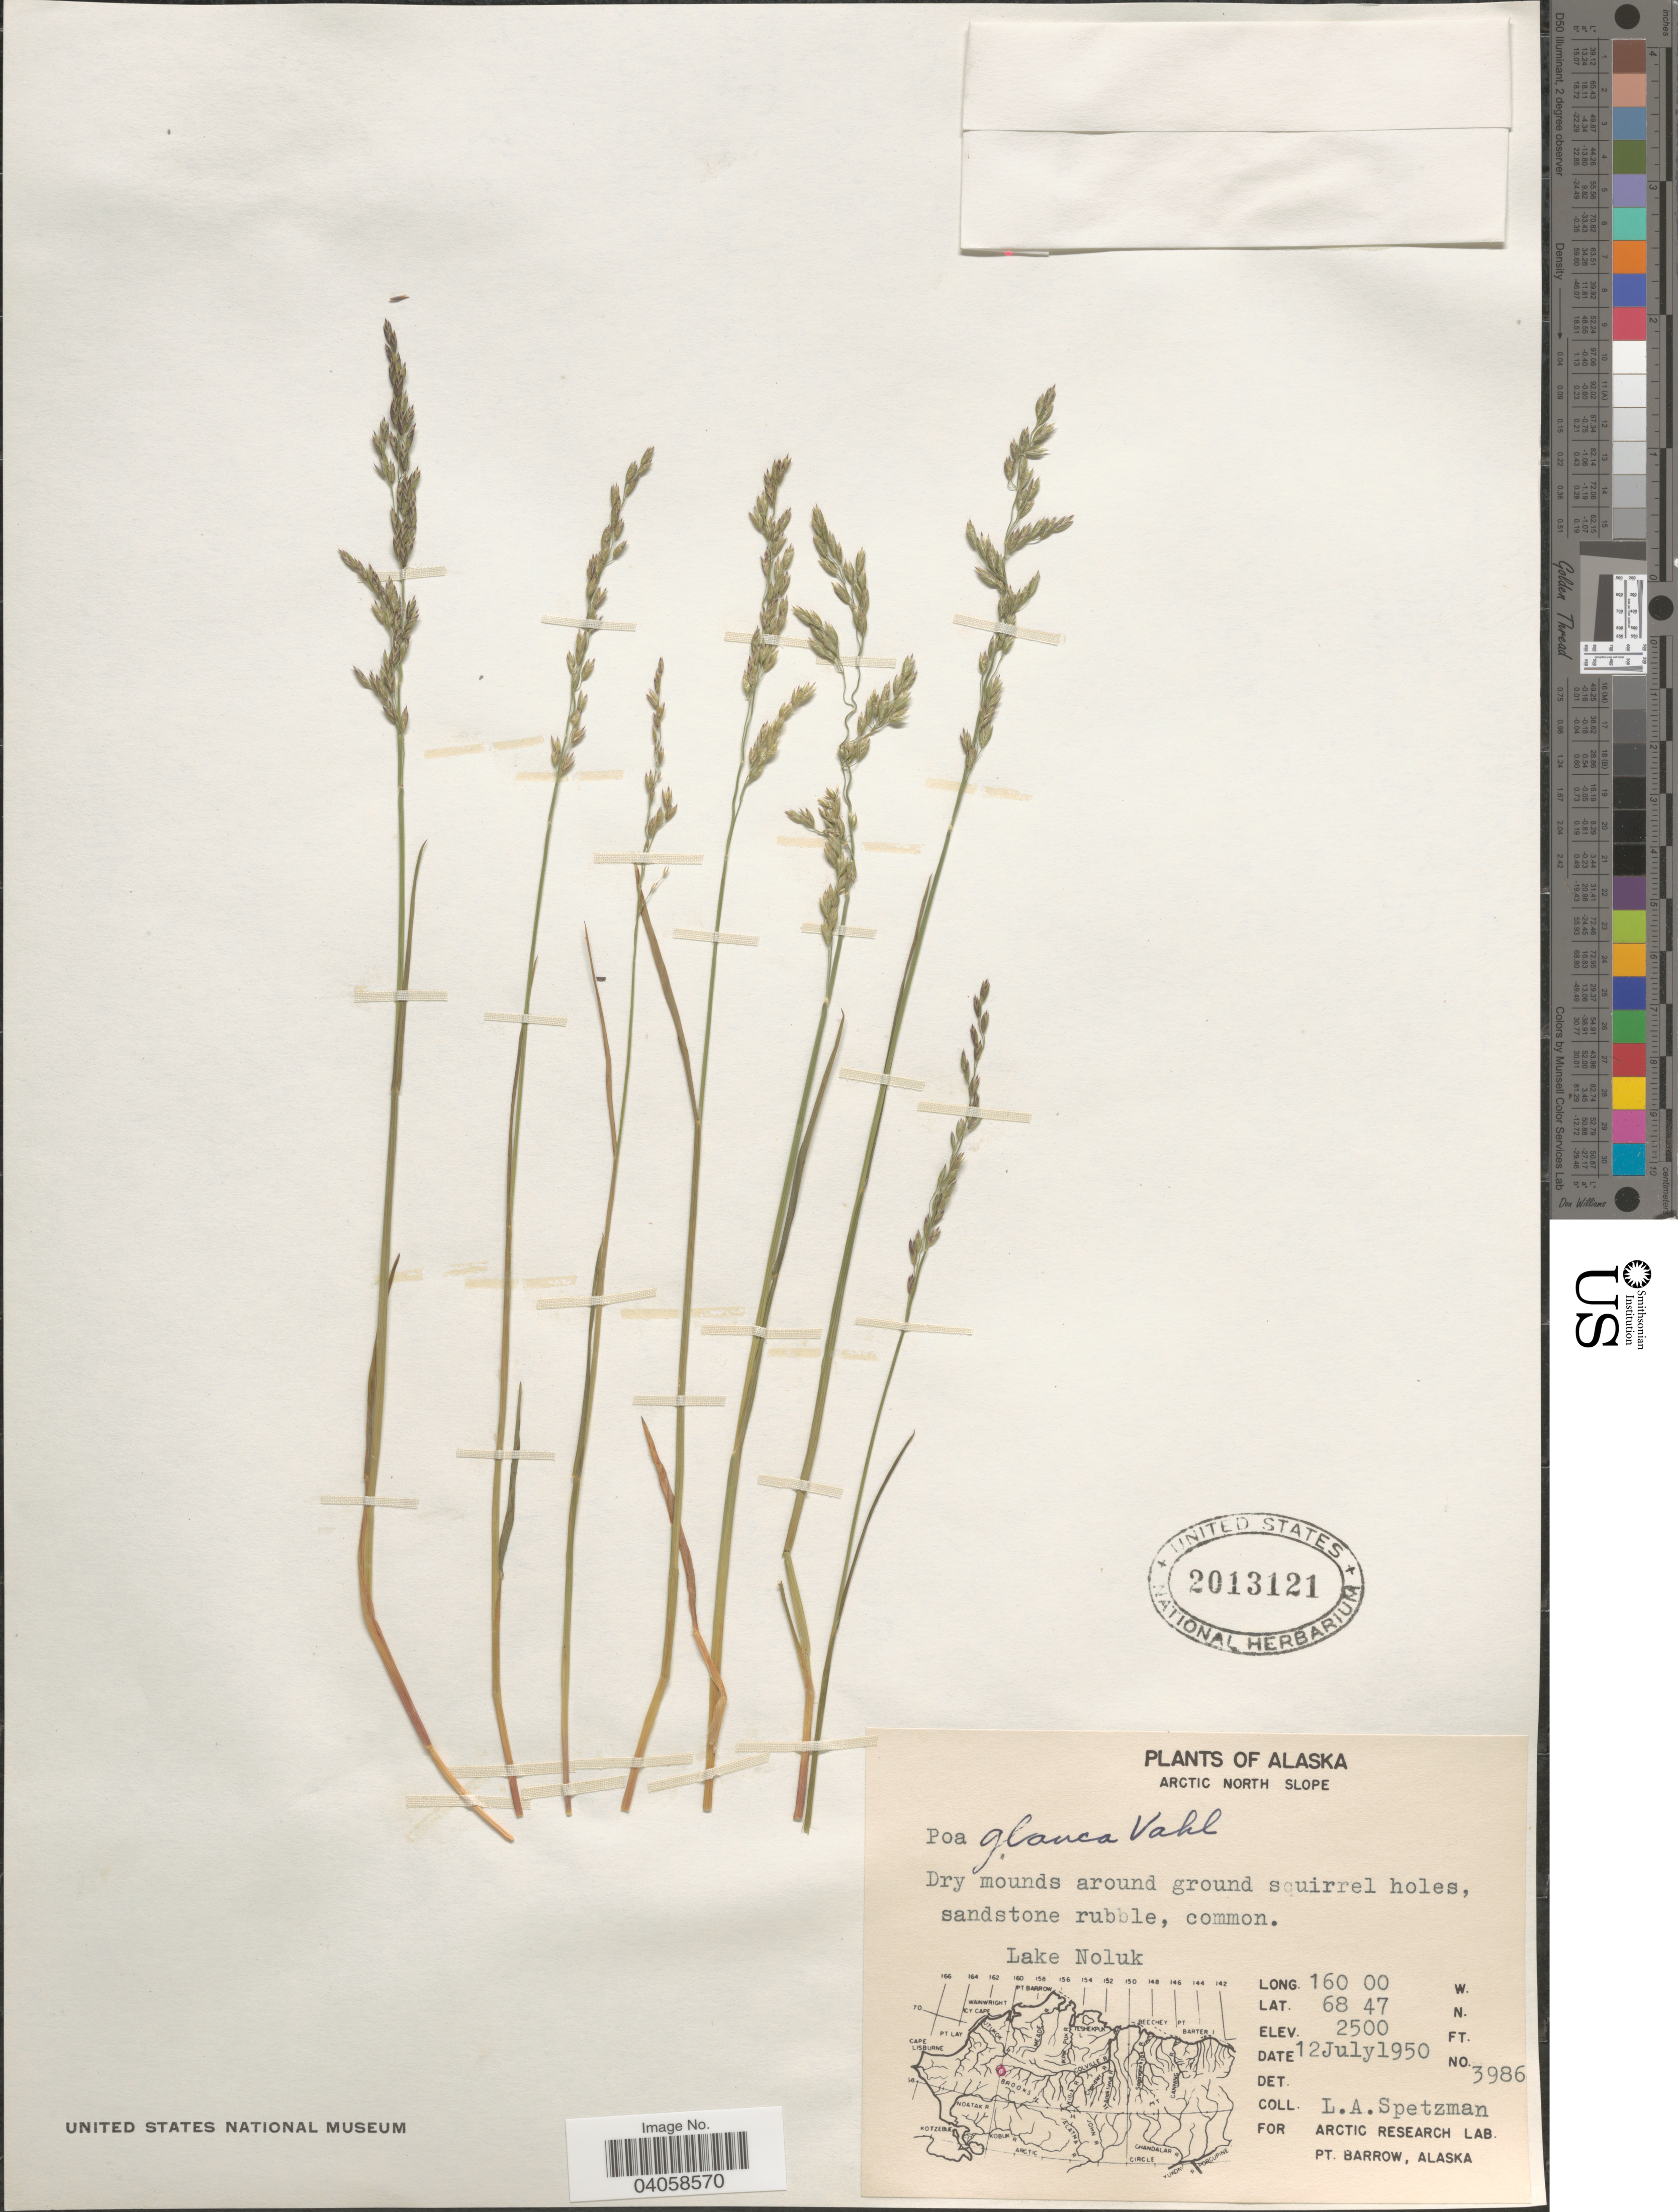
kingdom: Plantae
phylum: Tracheophyta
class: Liliopsida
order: Poales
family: Poaceae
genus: Poa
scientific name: Poa glauca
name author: Vahl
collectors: L. Spetzman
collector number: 3986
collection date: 1950-07-12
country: United States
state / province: Alaska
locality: Arctic North Slope. Lake Noluk.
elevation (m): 762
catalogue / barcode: US 2013121